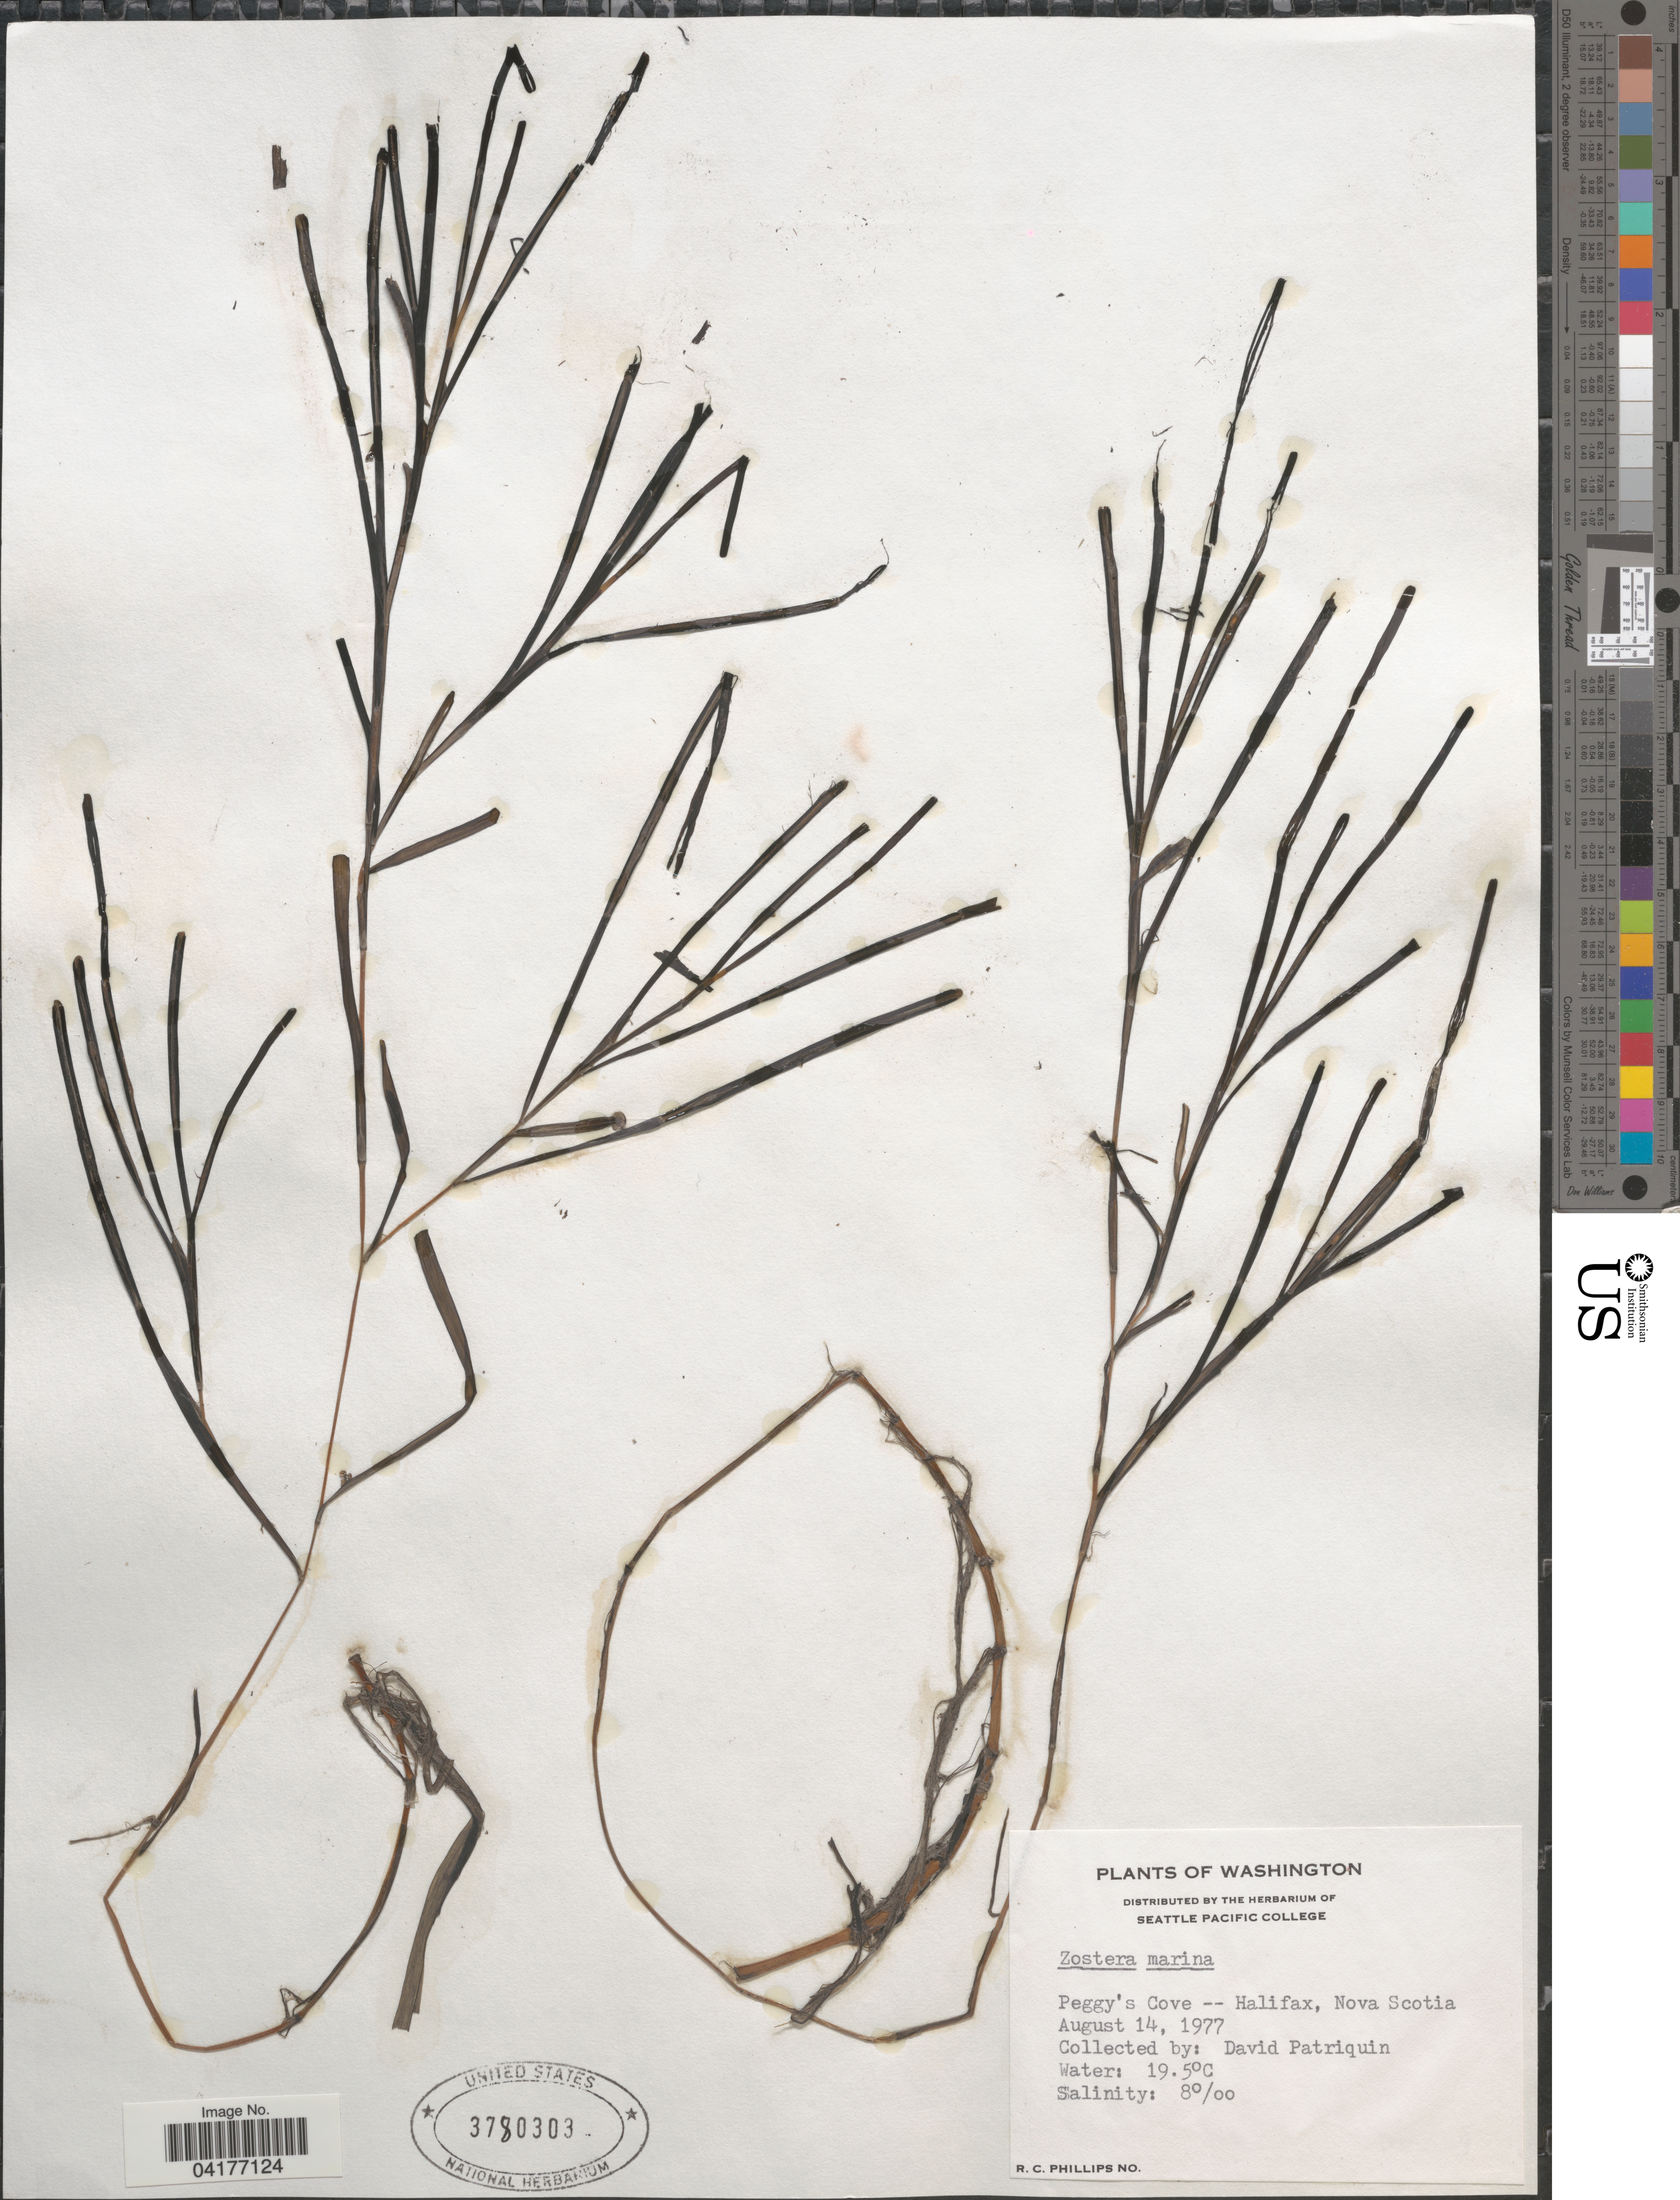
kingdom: Plantae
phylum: Tracheophyta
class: Liliopsida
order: Alismatales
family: Zosteraceae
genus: Zostera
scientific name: Zostera marina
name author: L.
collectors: D. Patriquin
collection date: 1977-08-14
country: Canada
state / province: Nova Scotia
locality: Peggy's Cove -- Halifax.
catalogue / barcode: US 3780303